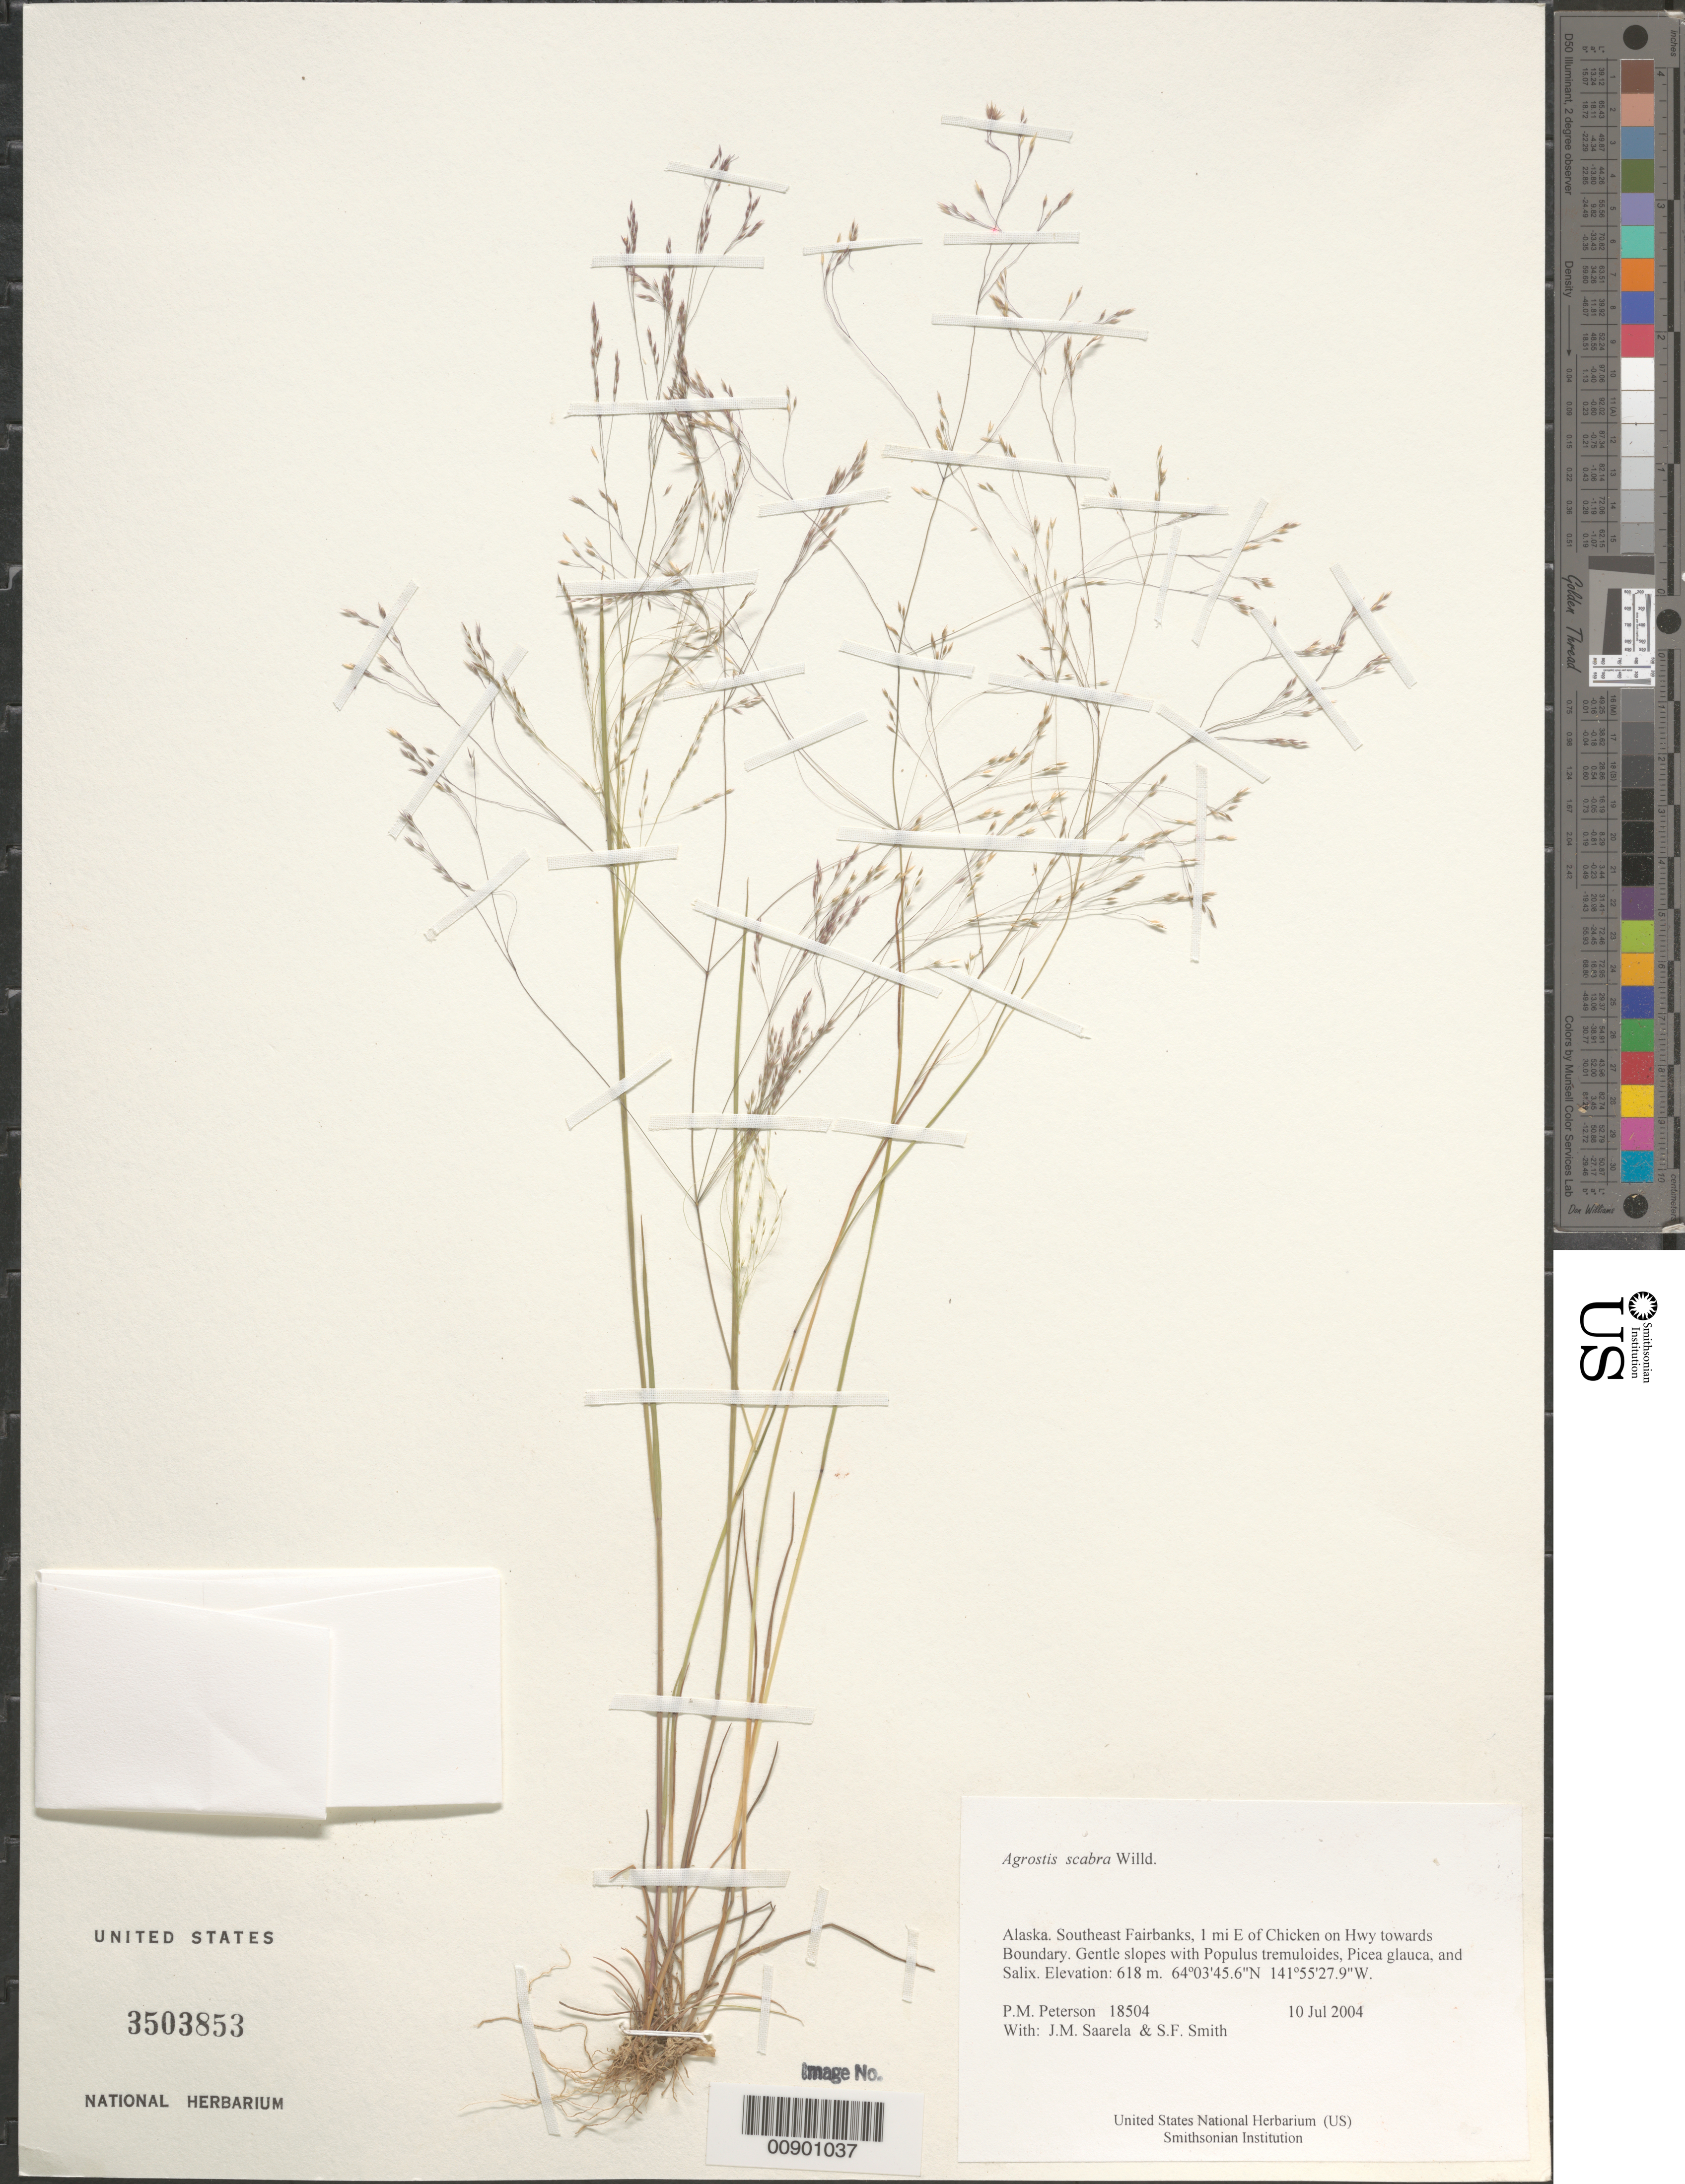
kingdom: Plantae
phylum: Tracheophyta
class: Liliopsida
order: Poales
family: Poaceae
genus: Agrostis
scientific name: Agrostis scabra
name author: Willd.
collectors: P. M. Peterson, J. Saarela & S.F. Smith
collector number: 18504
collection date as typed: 10 Jul 2004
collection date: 2004-07-10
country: United States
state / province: Alaska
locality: Southeast Fairbanks, 1 mi E of Chicken on Hwy towards Boundary. Gentle slopes with Populus tremuloides, Picea glauca, and Salix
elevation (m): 618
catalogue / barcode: US 3503853